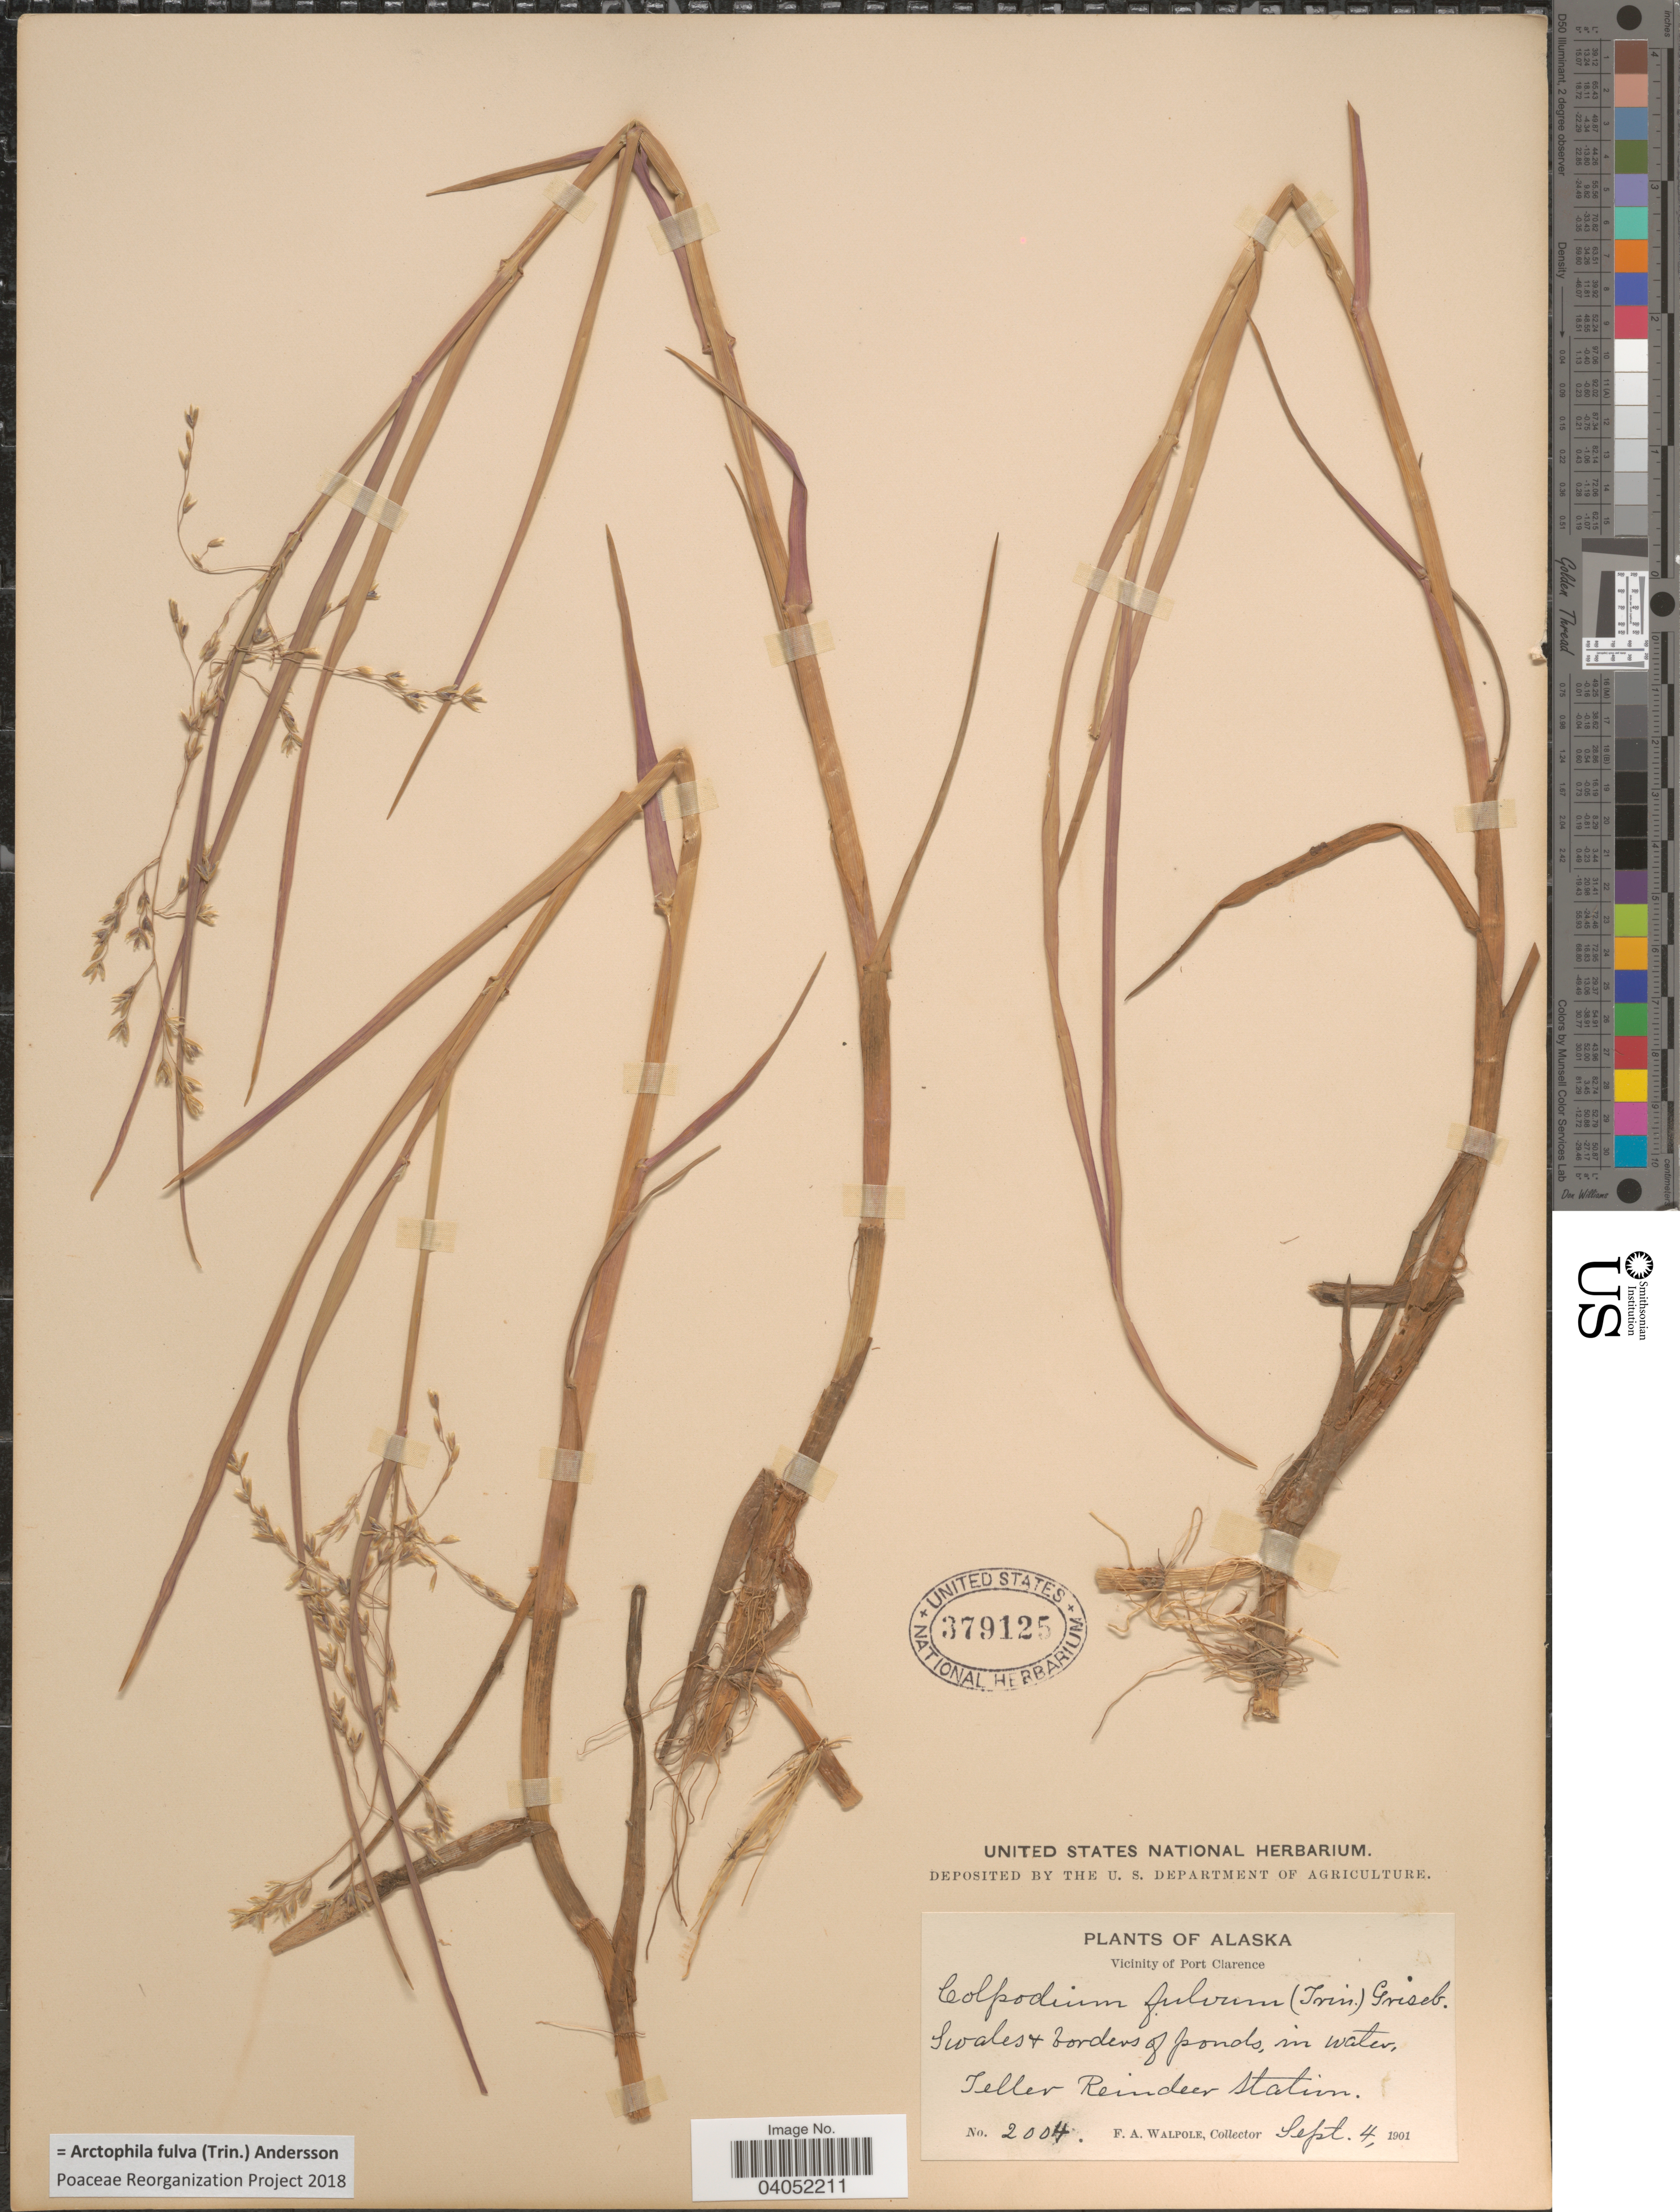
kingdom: Plantae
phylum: Tracheophyta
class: Liliopsida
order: Poales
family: Poaceae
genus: Arctophila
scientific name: Arctophila fulva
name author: (Trin.) Andersson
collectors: F. Walpole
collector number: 2004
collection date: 1901-09-04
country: United States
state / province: Alaska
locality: Vicinity of Port Clarence. Teller Reindeer Station.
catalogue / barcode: US 379125